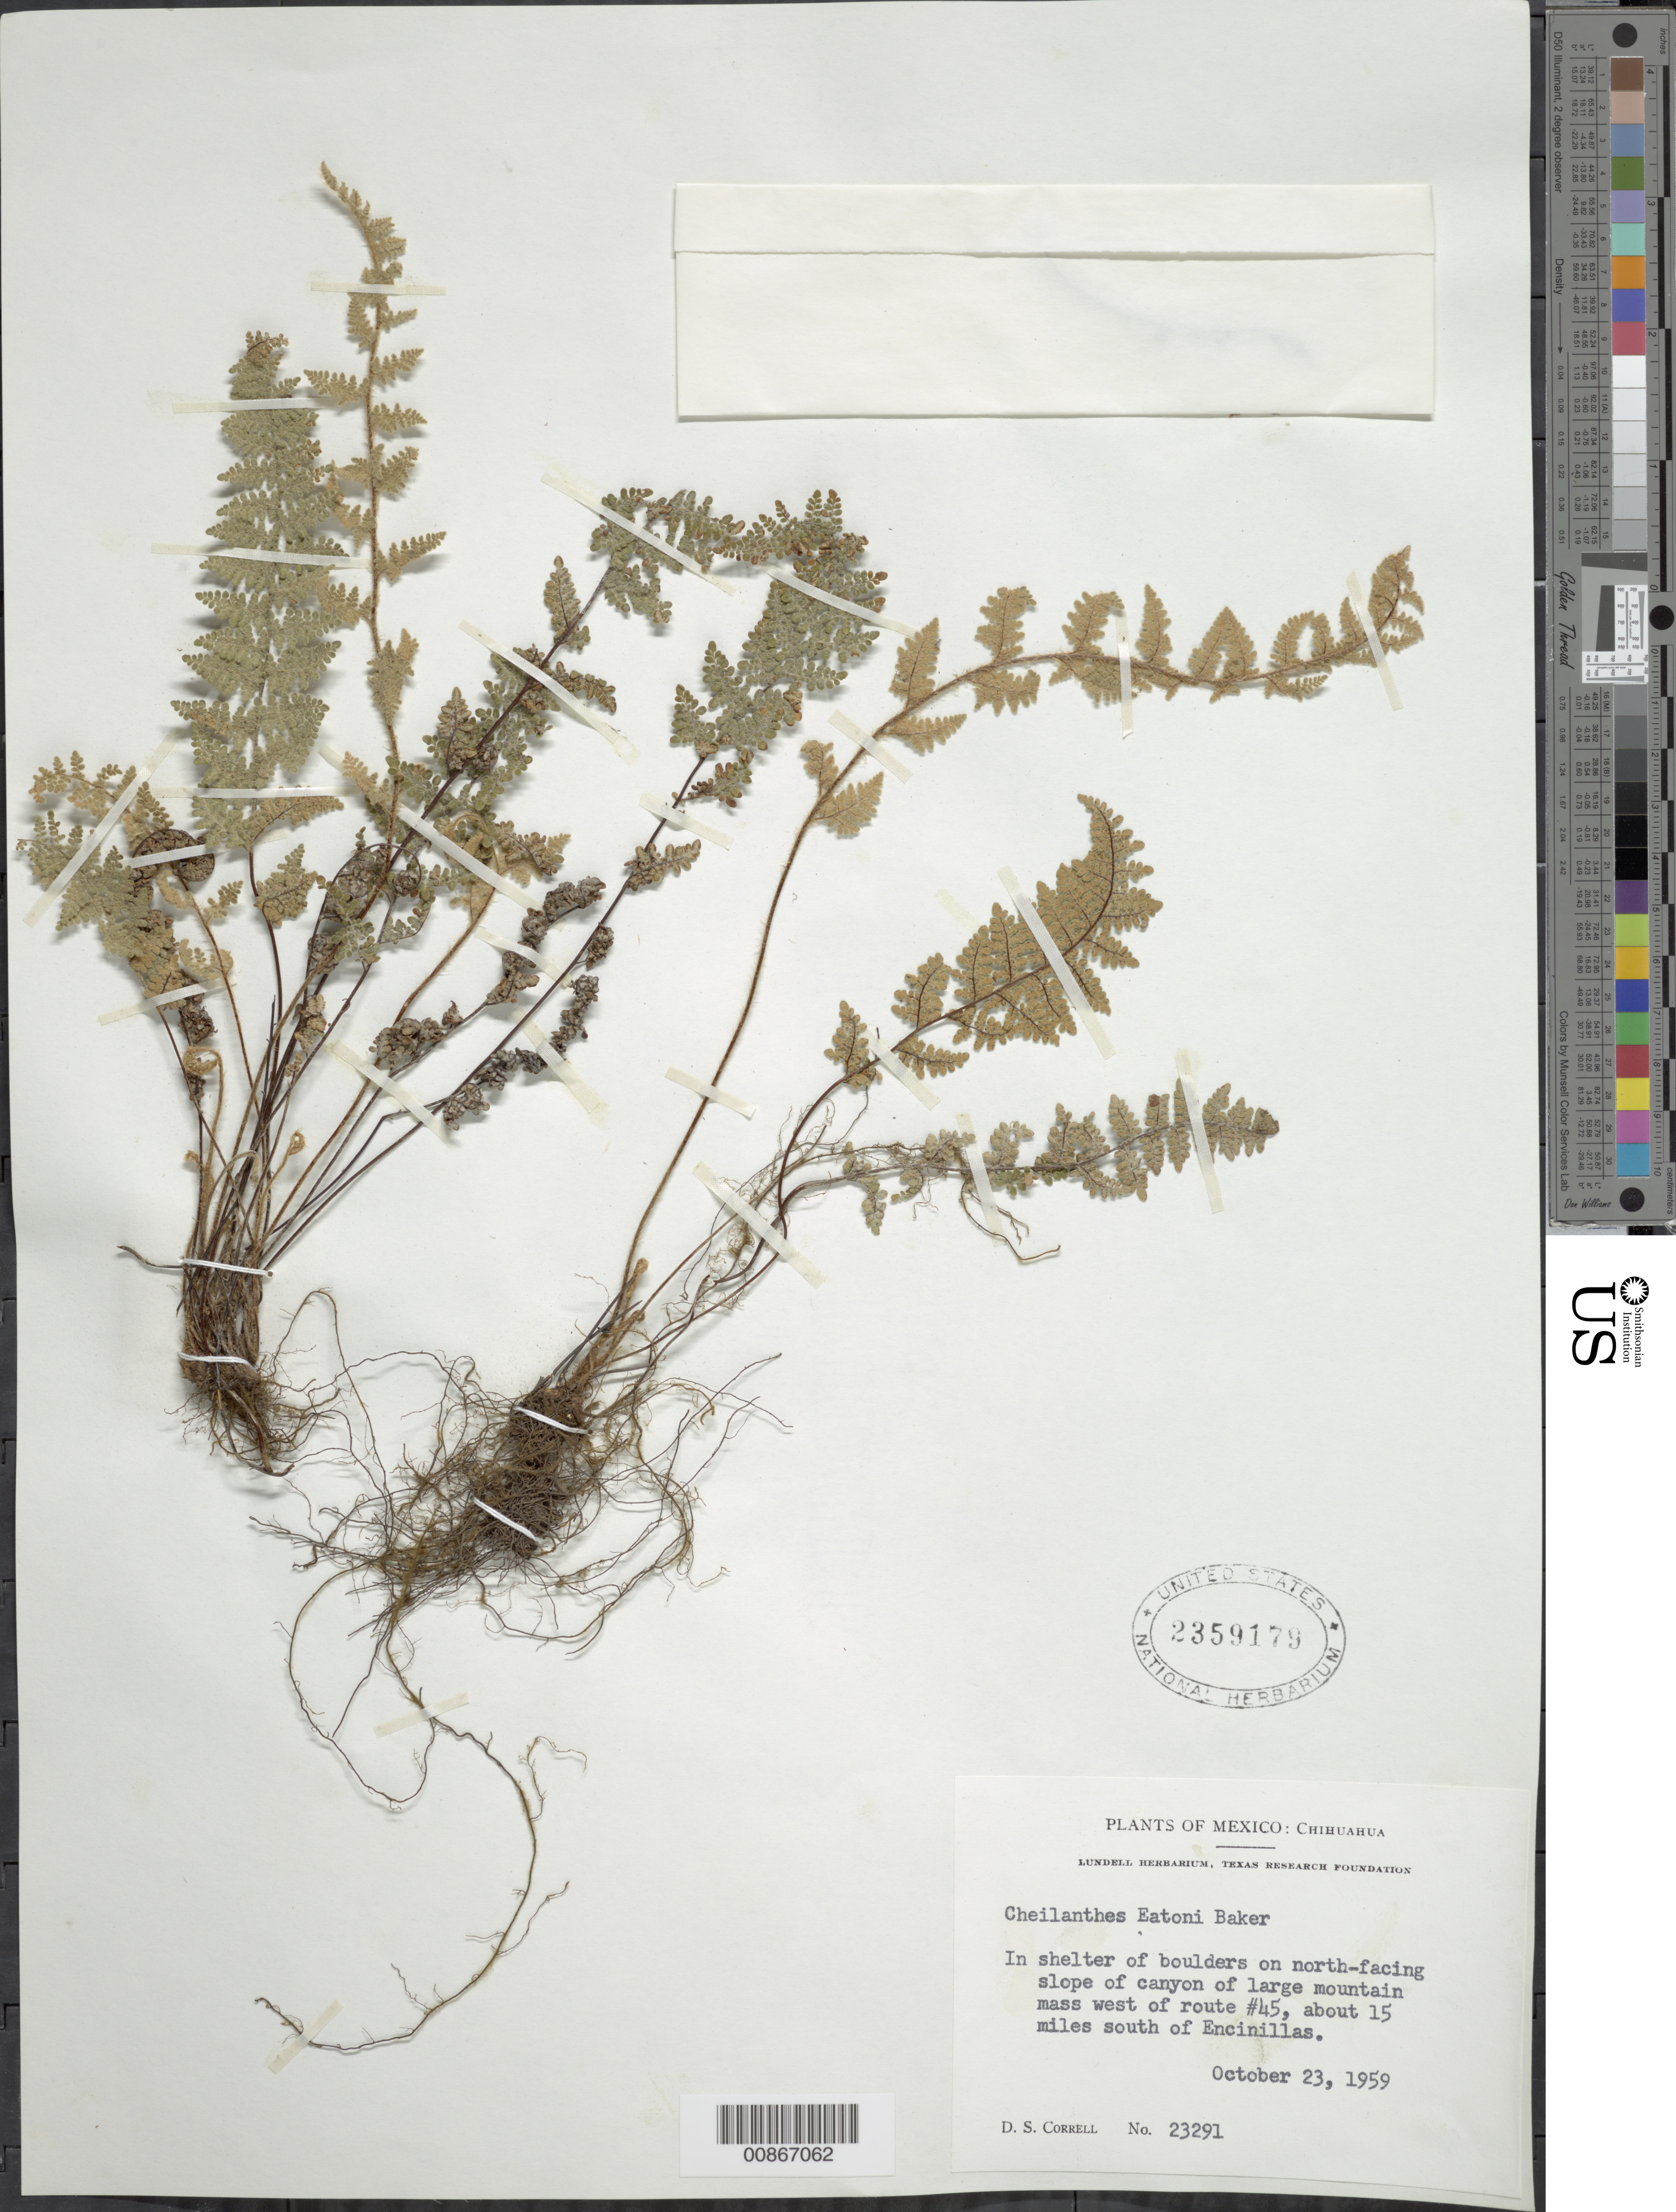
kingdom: Plantae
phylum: Tracheophyta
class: Polypodiopsida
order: Polypodiales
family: Pteridaceae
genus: Myriopteris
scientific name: Myriopteris rufa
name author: Fée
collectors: D. S. Correll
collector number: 23291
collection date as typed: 23 Oct 1959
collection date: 1959-10-23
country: Mexico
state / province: Chihuahua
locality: West of route #45, aboout 15 miles south of Encinillas.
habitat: In shelter of boulders on north-facing slope of canyon of large mountain mass.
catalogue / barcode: US 2359179